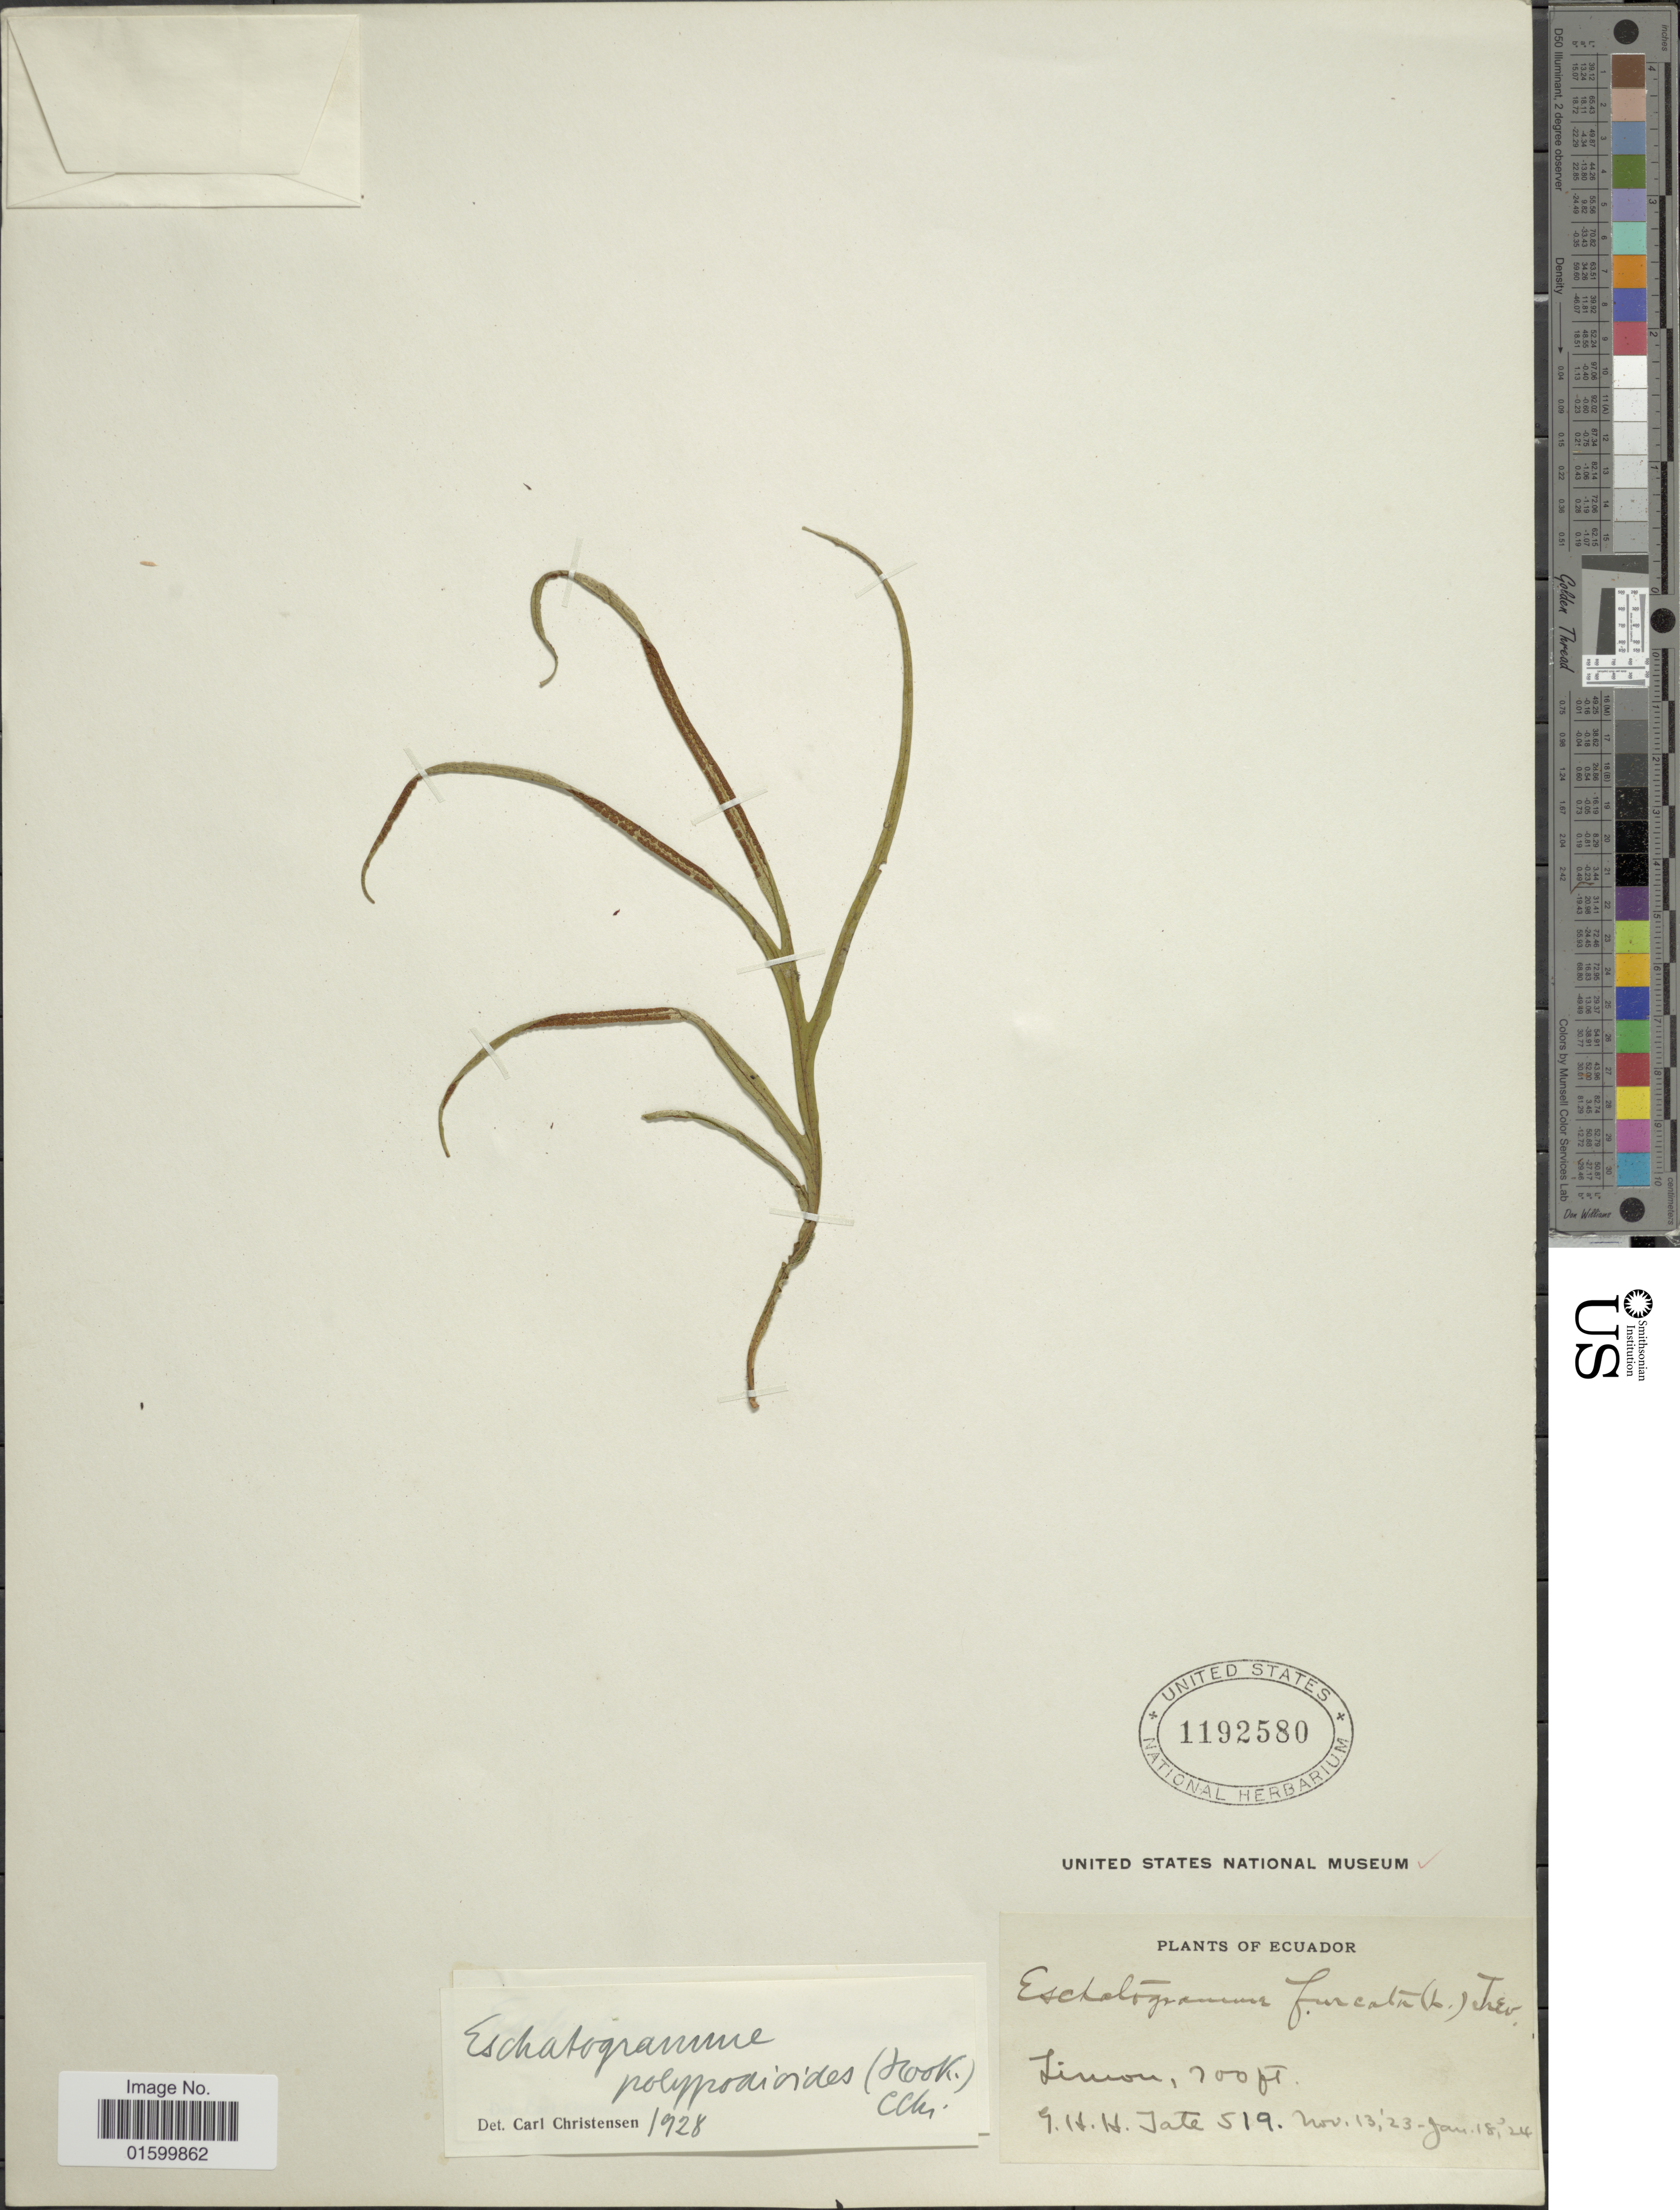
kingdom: Plantae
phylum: Tracheophyta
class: Polypodiopsida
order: Polypodiales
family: Polypodiaceae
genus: Pleopeltis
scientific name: Pleopeltis polypodioides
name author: (L.) E.G. Andrews & Windham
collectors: G. H. H.Tate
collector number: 519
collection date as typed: Transcribed d/m/y: 13/11/23 to 18/1/24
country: Ecuador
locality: Limon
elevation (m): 213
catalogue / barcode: US 1192580